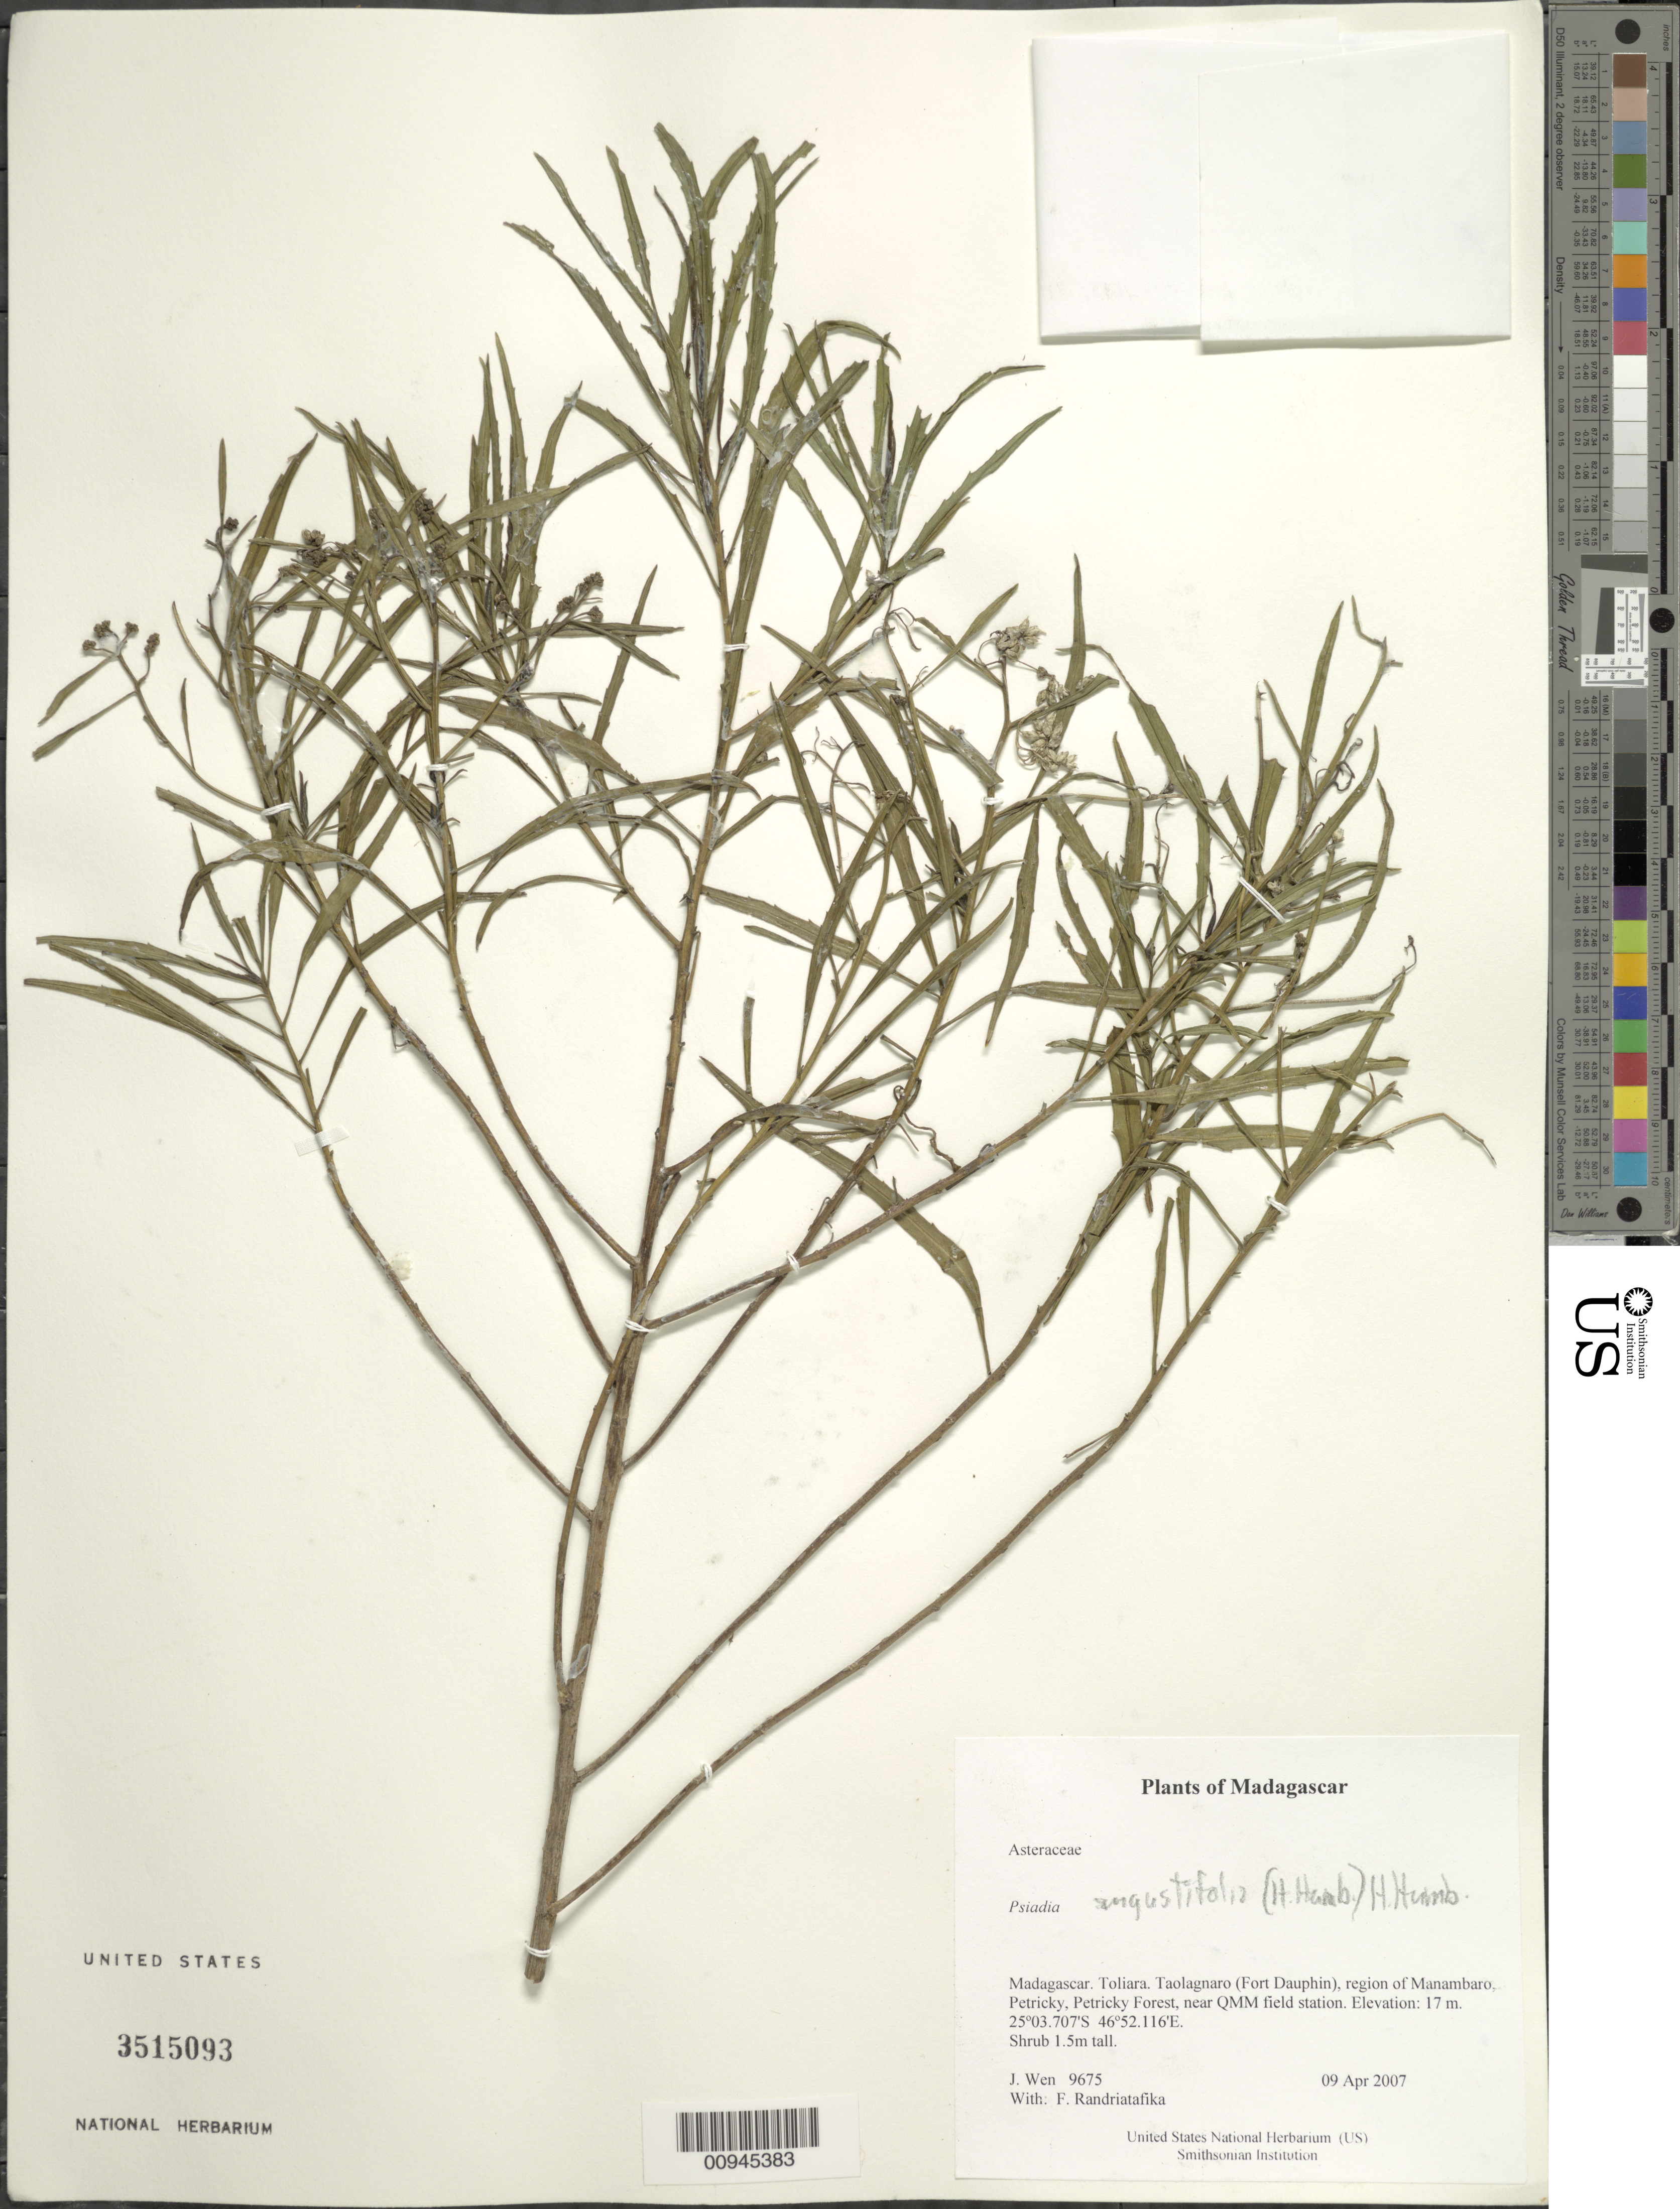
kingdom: Plantae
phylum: Tracheophyta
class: Magnoliopsida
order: Asterales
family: Asteraceae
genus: Psiadia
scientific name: Psiadia angustifolia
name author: (Humbert) Humbert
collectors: J. Wen & F. Randriatafika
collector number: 9675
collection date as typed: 09 Apr 2007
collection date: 2007-04-09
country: Madagascar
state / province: Anosy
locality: Taolagnaro (Fort Dauphin), region of Manambaro, Petricky, Petricky Forest, near QMM field station.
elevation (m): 17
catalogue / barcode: US 3515093